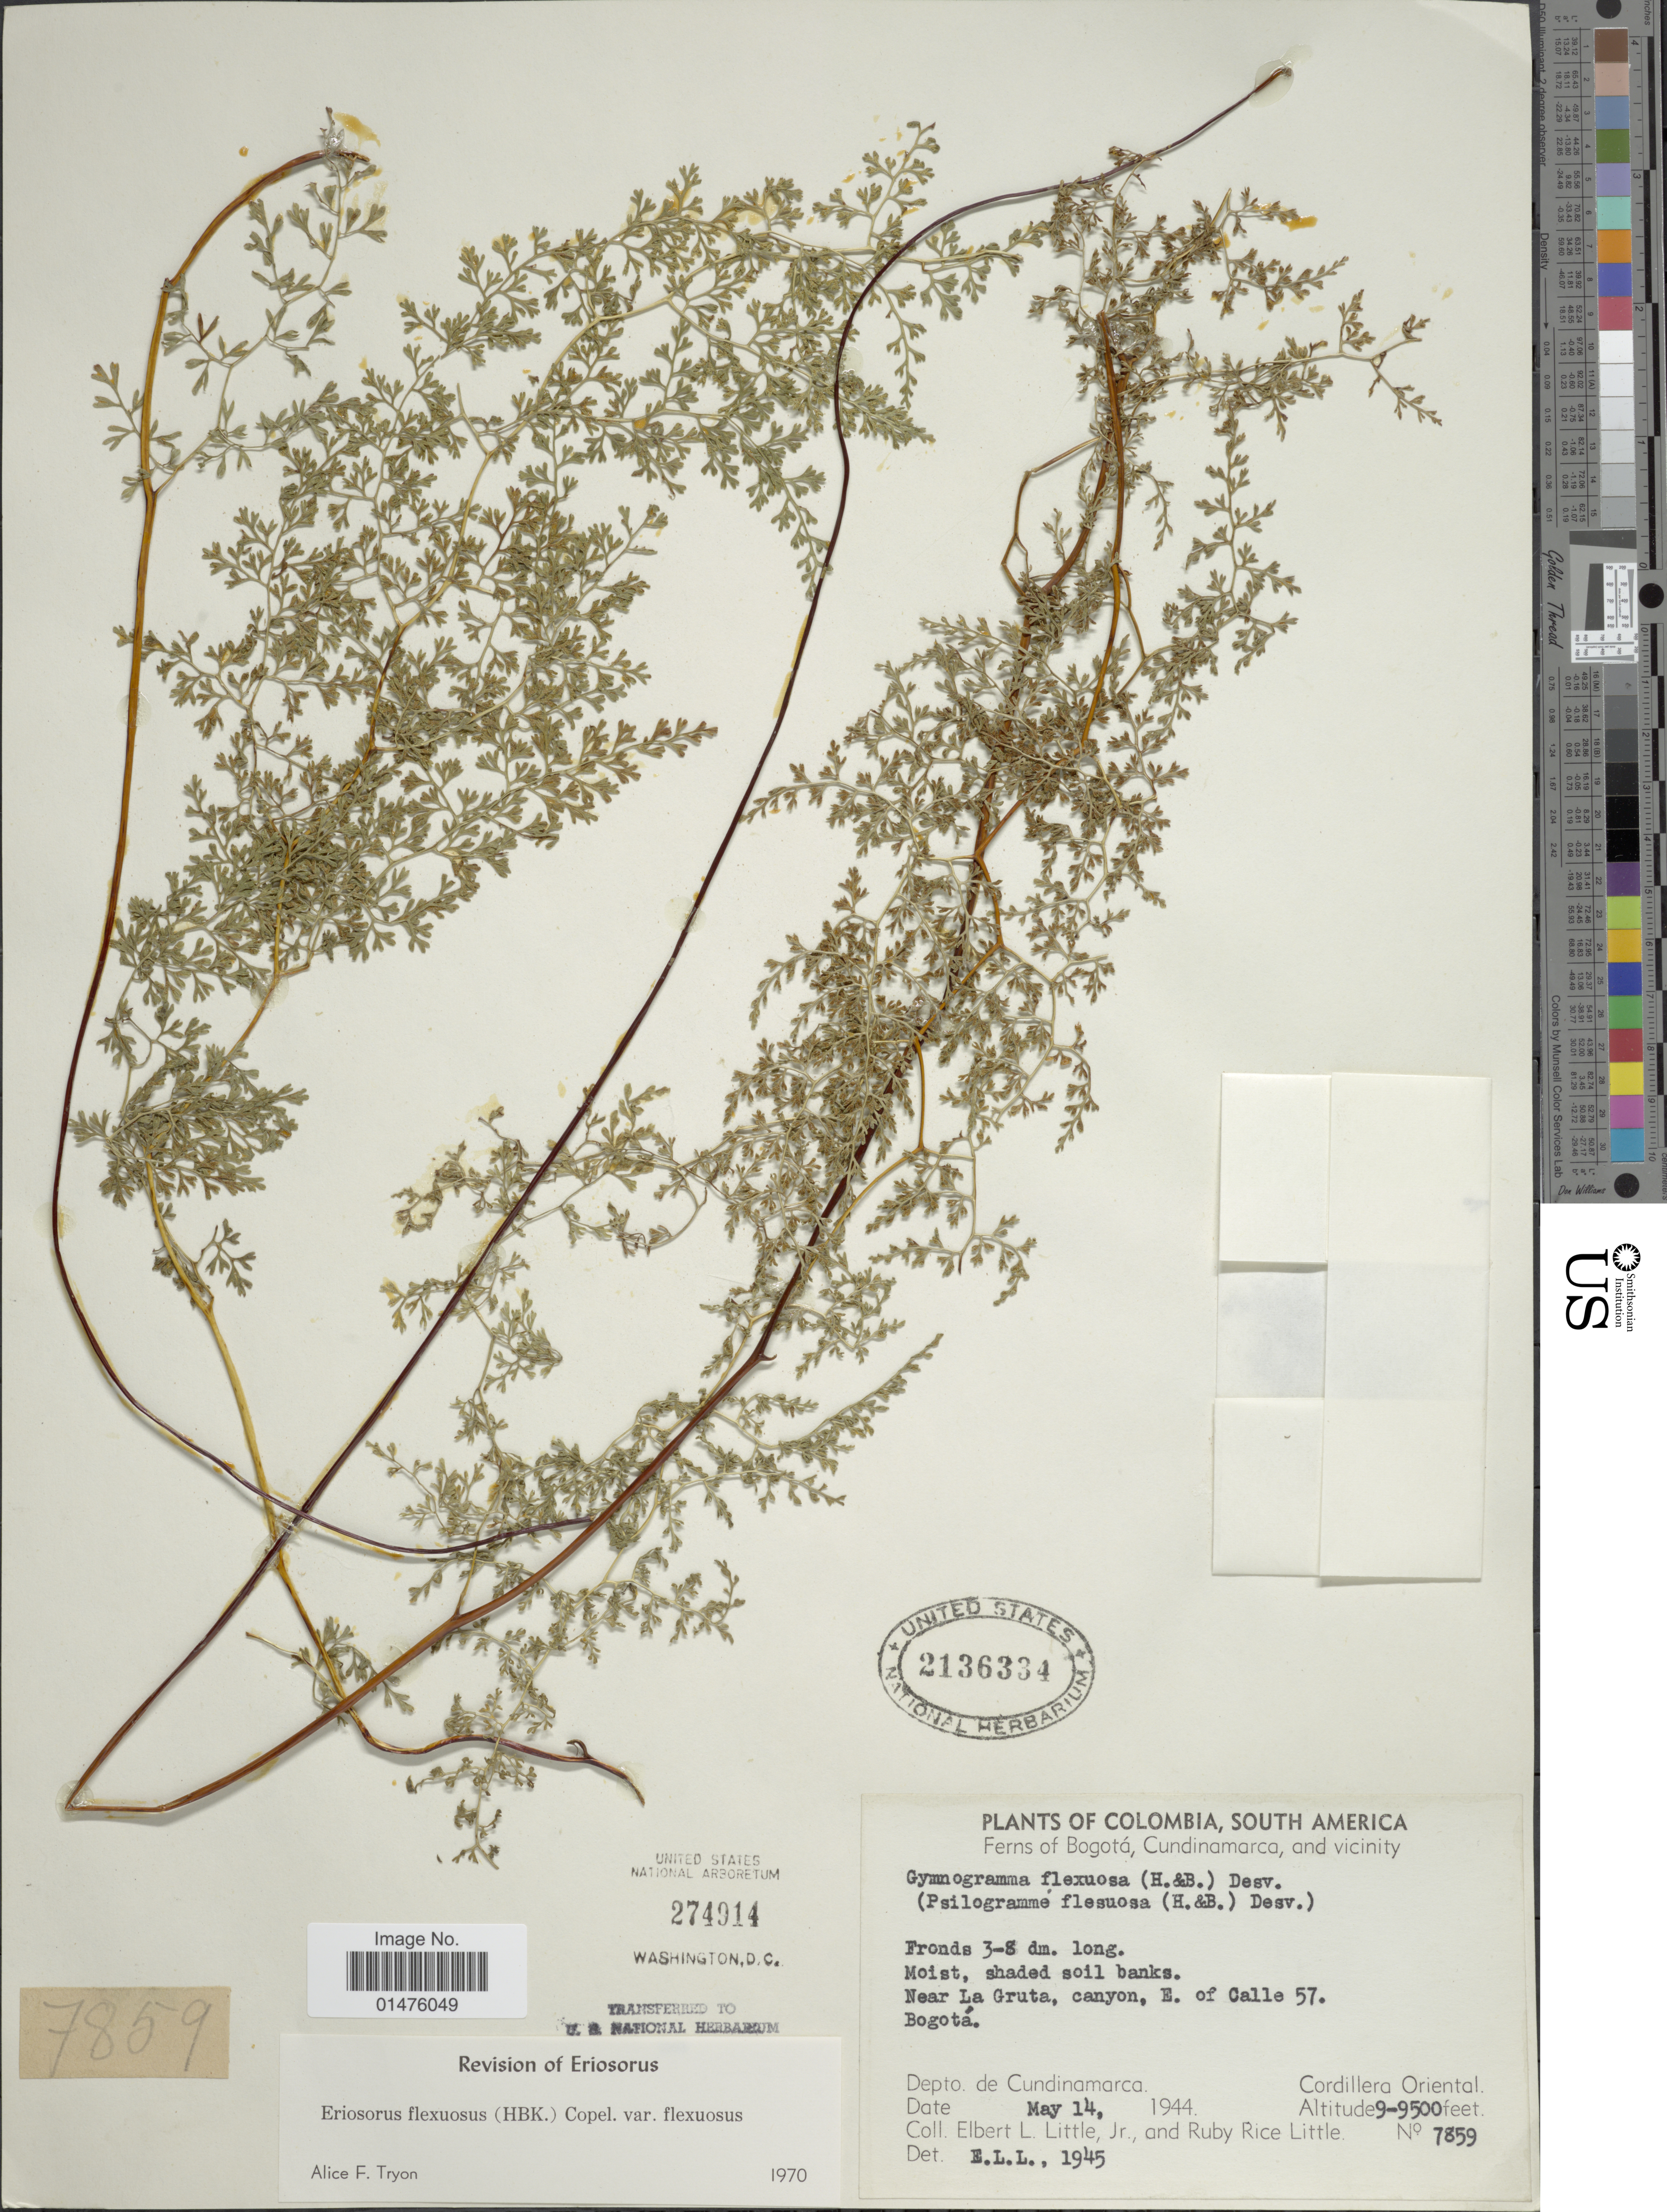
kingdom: Plantae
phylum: Tracheophyta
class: Polypodiopsida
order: Polypodiales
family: Pteridaceae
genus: Jamesonia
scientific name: Jamesonia flexuosa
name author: (Humb. & Bonpl.) Christenh.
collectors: E. L. Little & R. R. Little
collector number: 7859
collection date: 1944-05-14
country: Colombia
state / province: Cundinamarca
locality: Ferns of Bogotá, and vicinity, Near La Gruta, canyon, E. of Calle 57, Depto. de Cundinamarca, Cordillera Oriental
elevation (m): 2743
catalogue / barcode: US 2136334